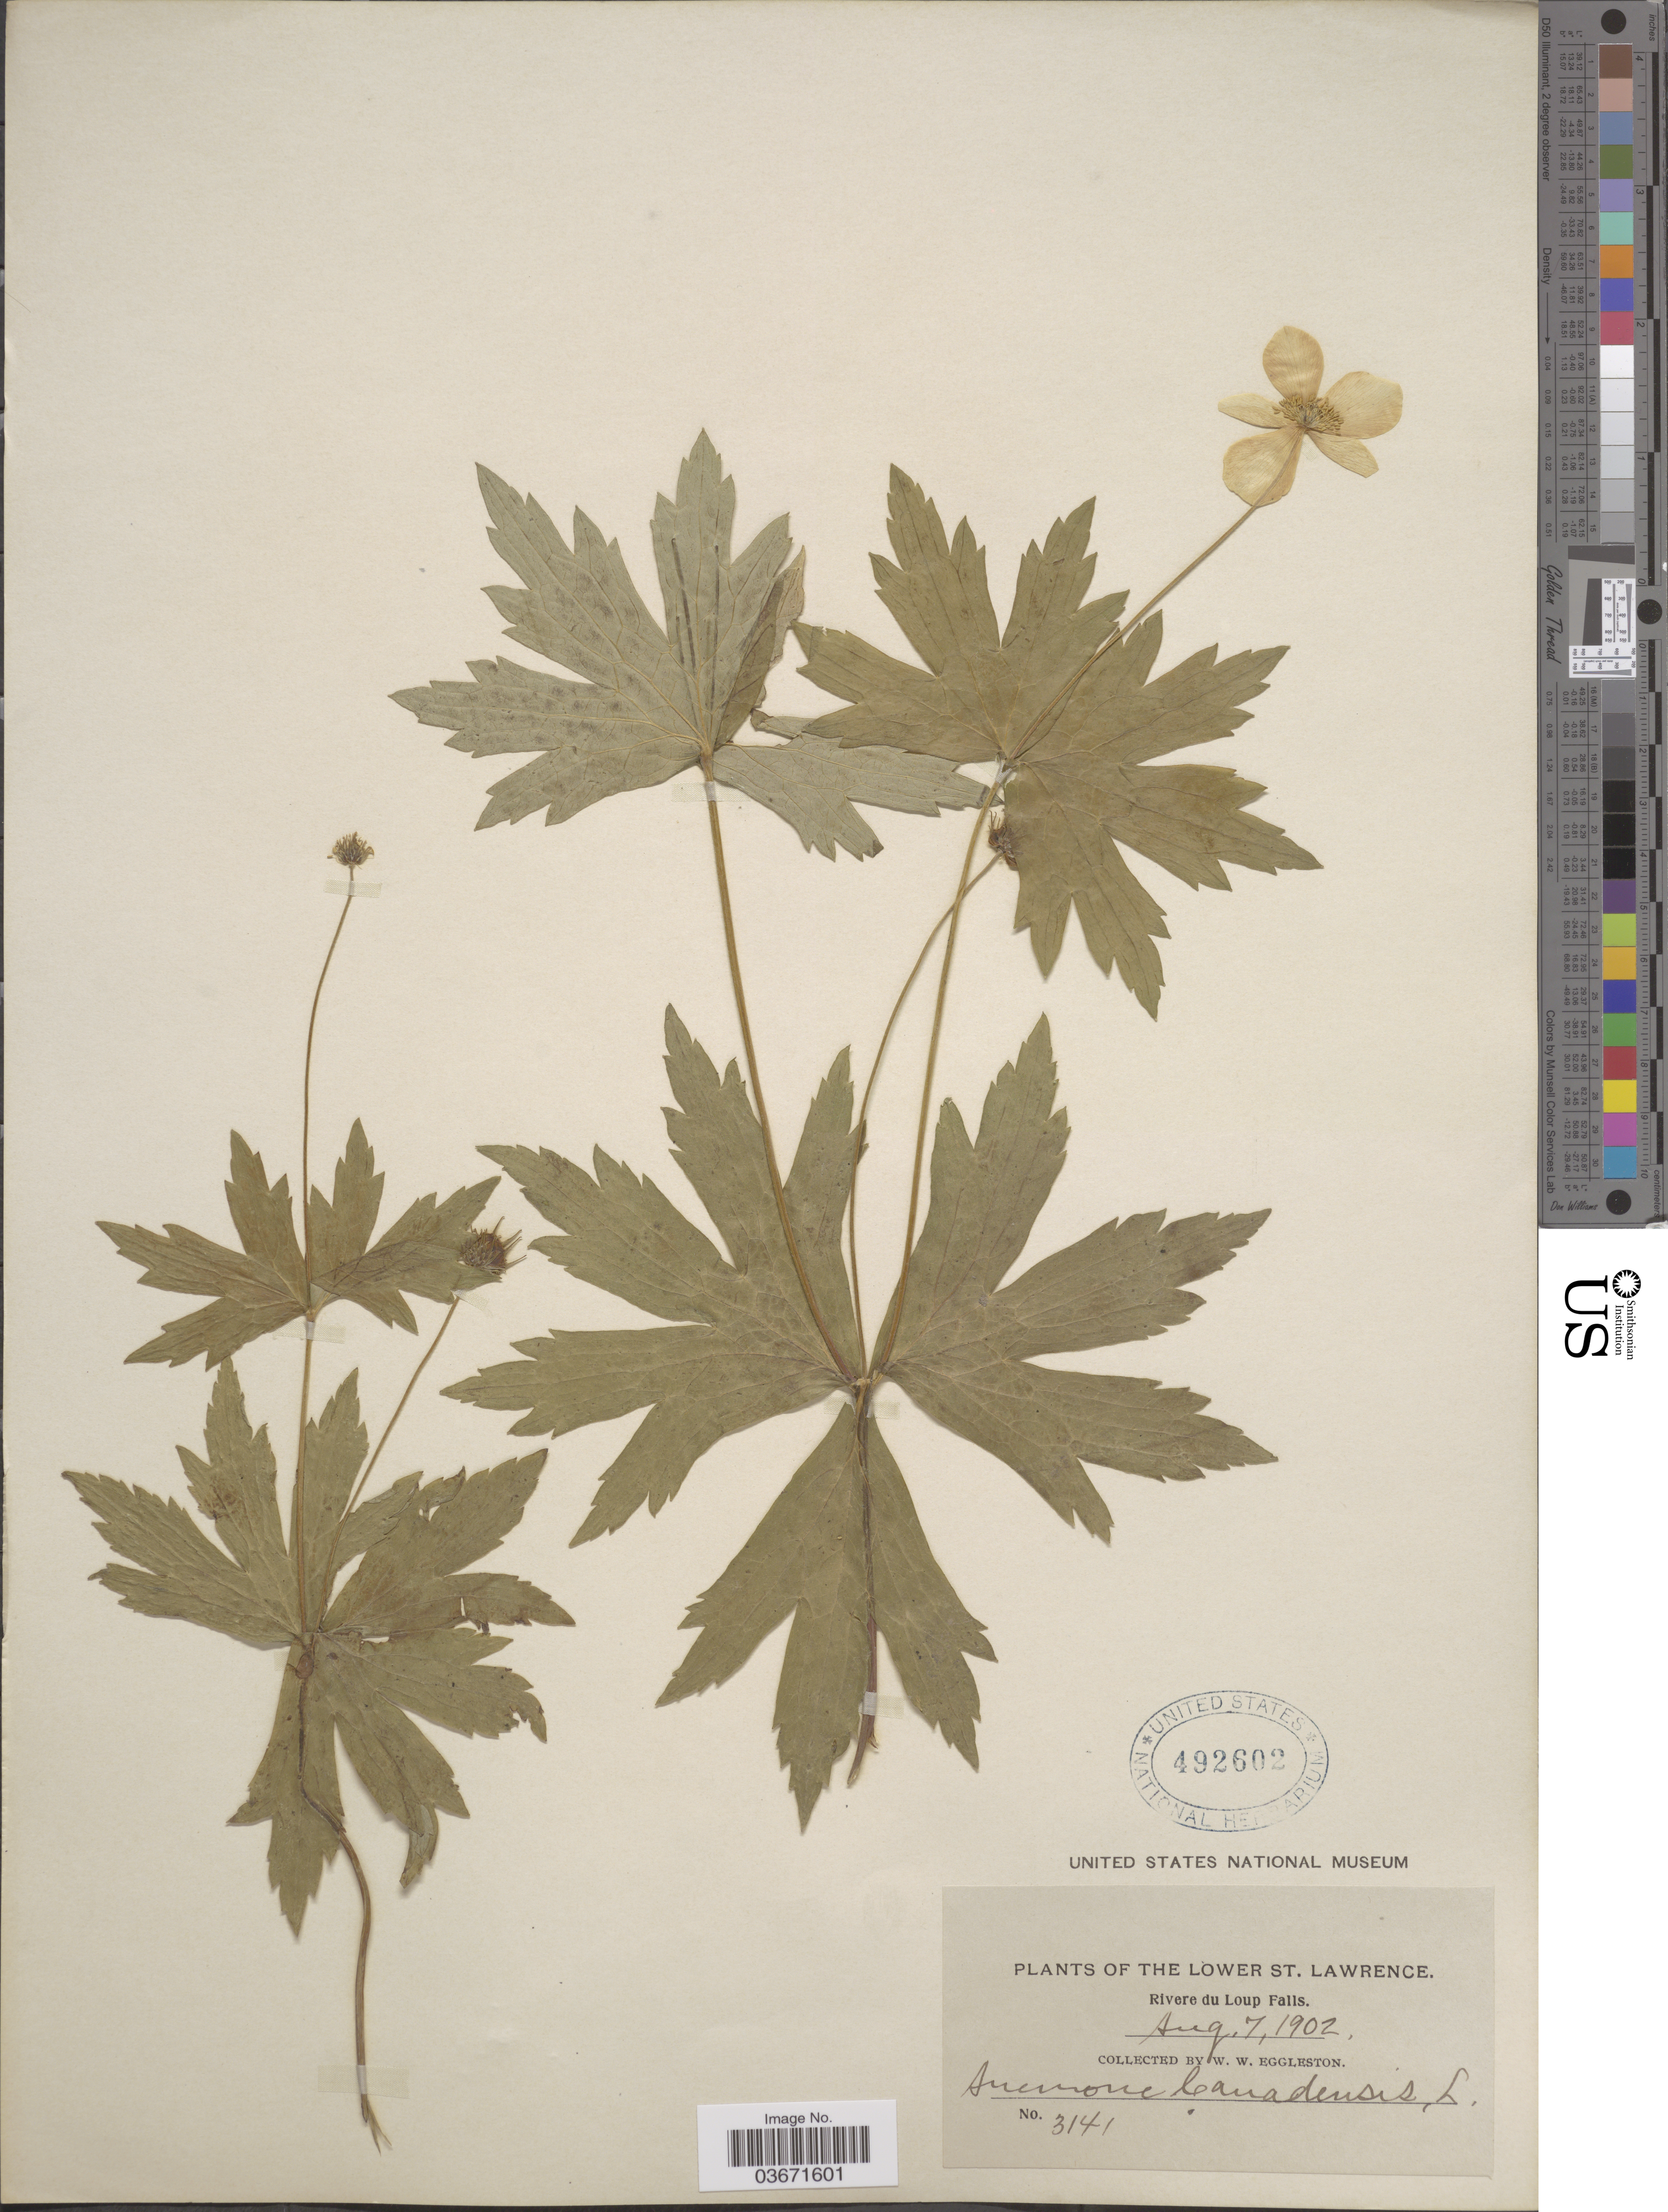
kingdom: Plantae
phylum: Tracheophyta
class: Magnoliopsida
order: Ranunculales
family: Ranunculaceae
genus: Anemone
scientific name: Anemone canadensis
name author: L.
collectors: W. W. Eggleston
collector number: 3141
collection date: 1902-08-07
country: Canada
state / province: Quebec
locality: The Lower St. Lawrence. Rivere du Loup Falls.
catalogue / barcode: US 492602